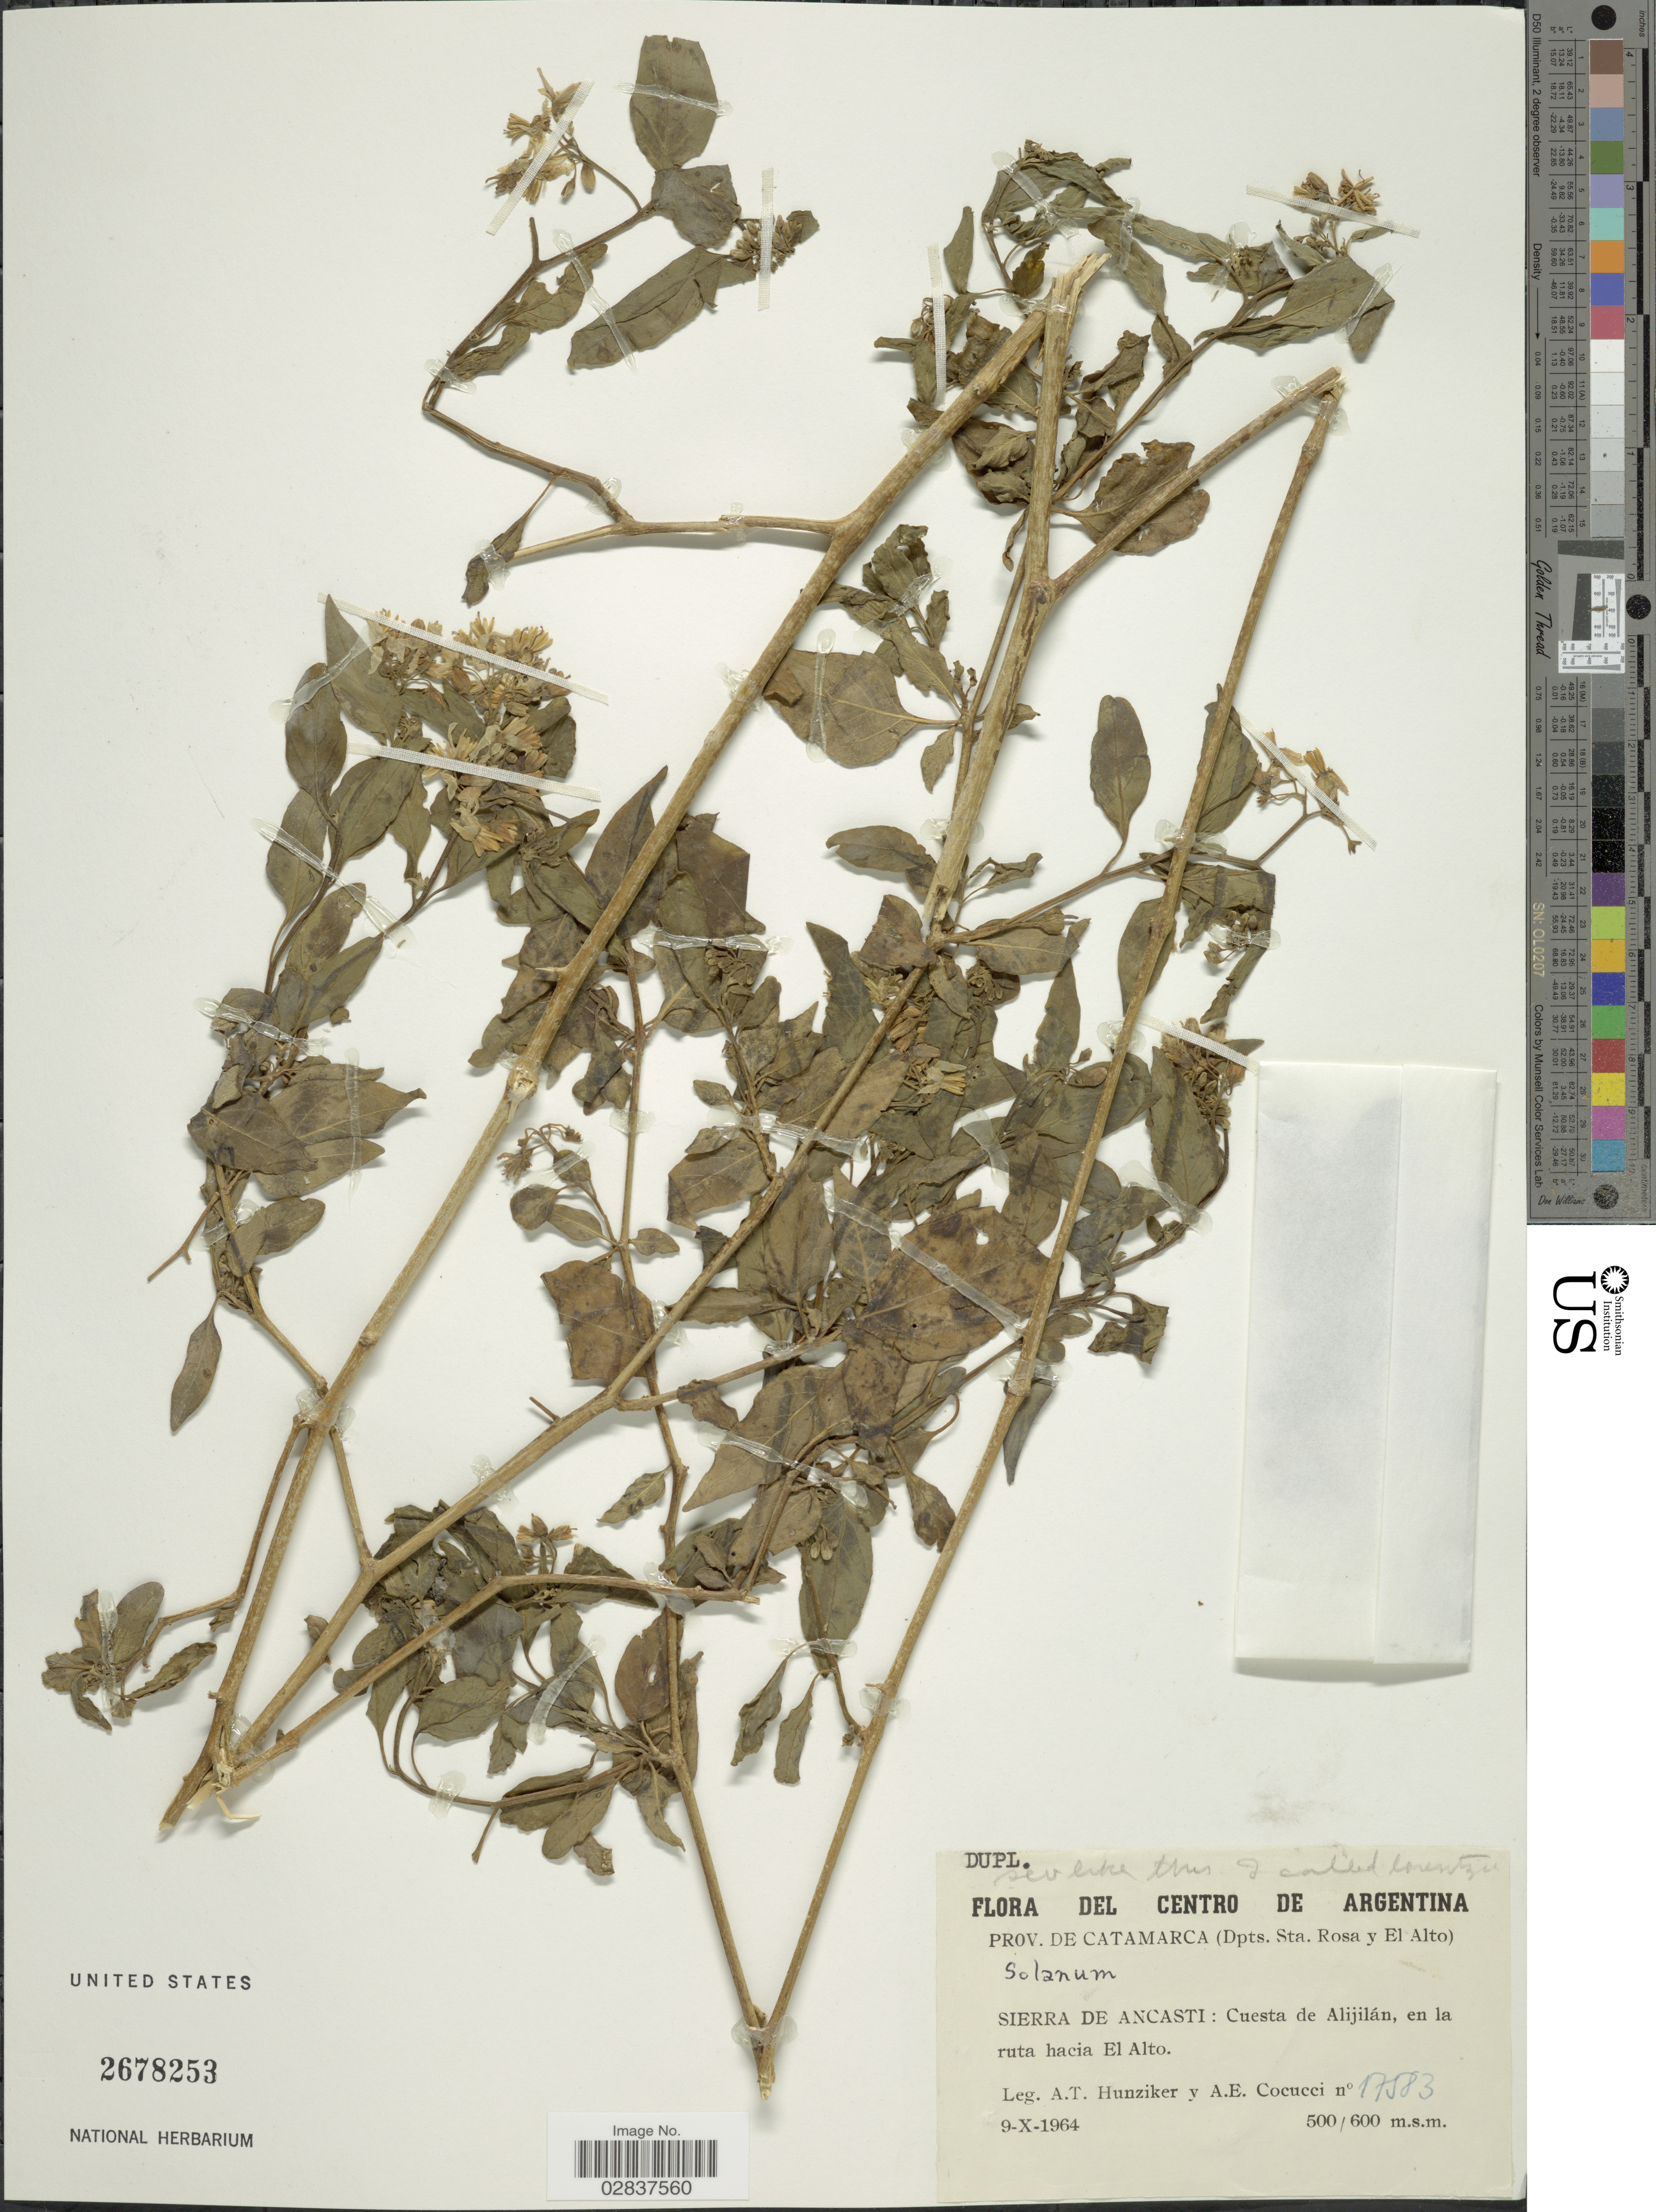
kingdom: Plantae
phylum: Tracheophyta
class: Magnoliopsida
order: Solanales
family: Solanaceae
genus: Solanum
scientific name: Solanum lorentzii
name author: Bitter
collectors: A. T. Hunziker & A. Cocucci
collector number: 17583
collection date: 1964-10-09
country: Argentina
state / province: Catamarca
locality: (Dpts. Sta. Rosa y El Alto). Sierra de Ancasti: Cuesta de Alijilán, en la ruta hacia El Alto.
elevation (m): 500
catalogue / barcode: US 2678253